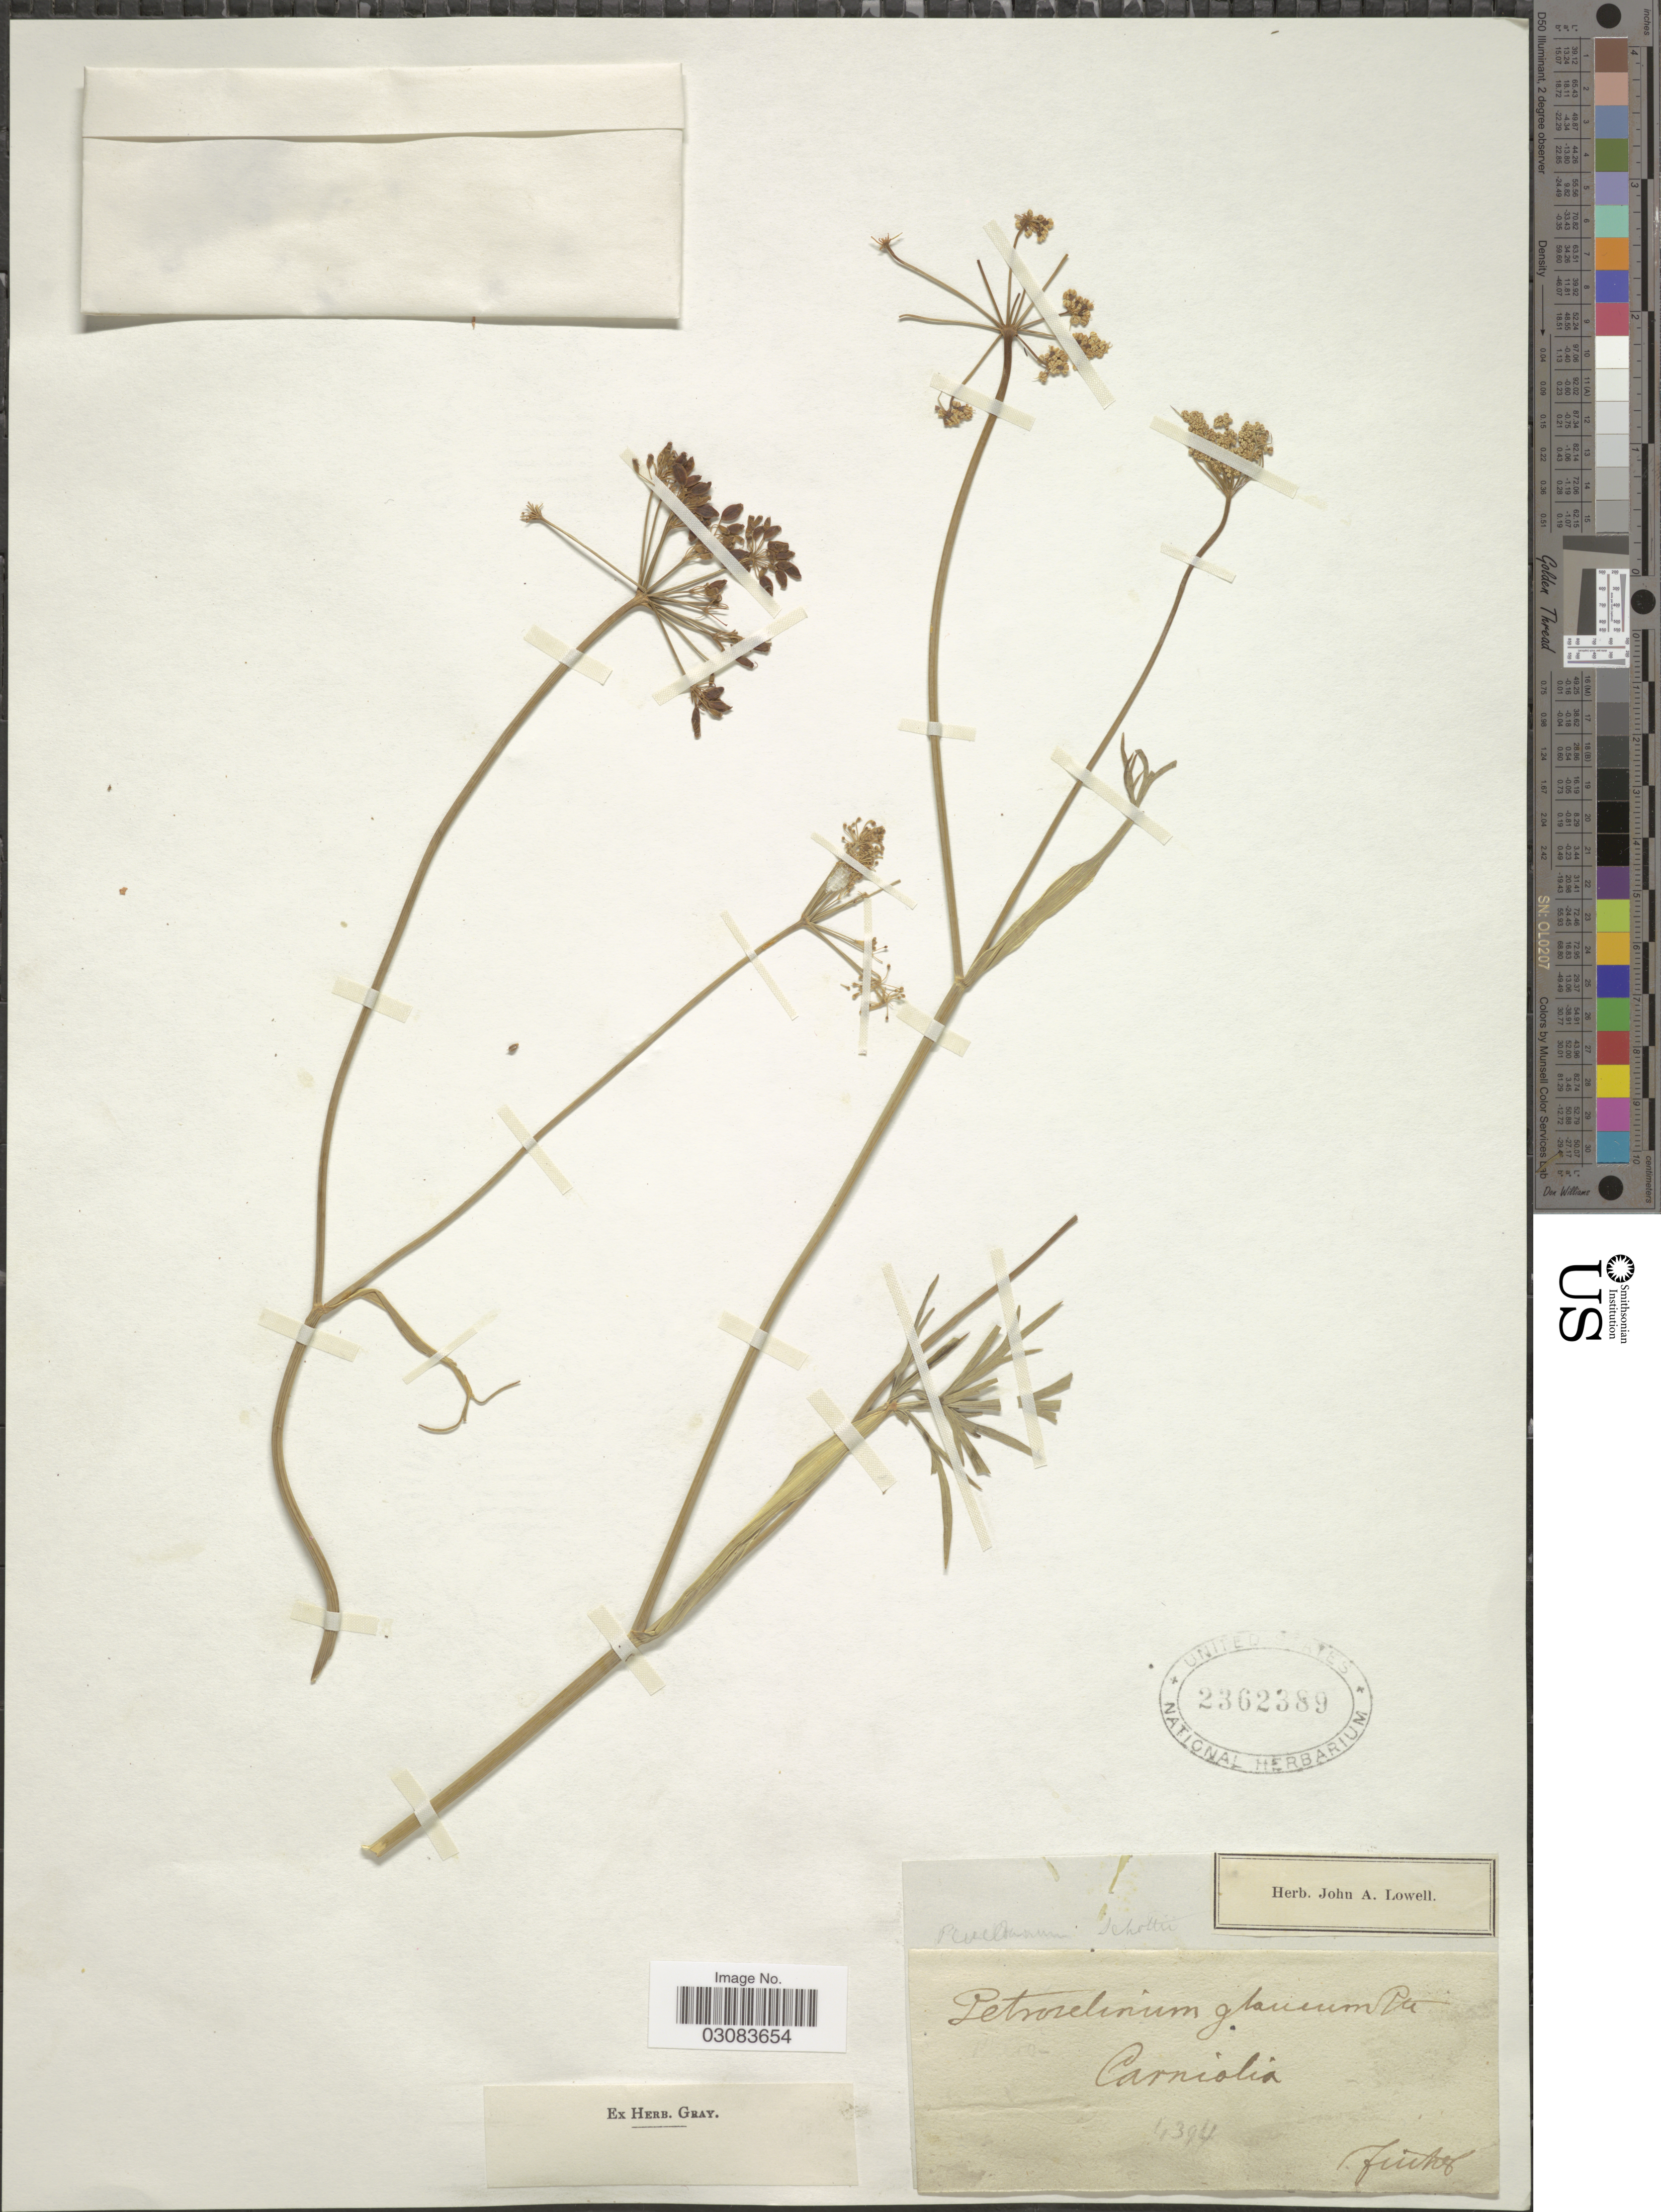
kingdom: Plantae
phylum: Tracheophyta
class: Magnoliopsida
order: Apiales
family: Apiaceae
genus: Petroselinum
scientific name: Petroselinum crispum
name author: (Mill.) Fuss.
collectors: ex herb. John A. Lowell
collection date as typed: juin !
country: Slovenia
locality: Carniola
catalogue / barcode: US 2362389